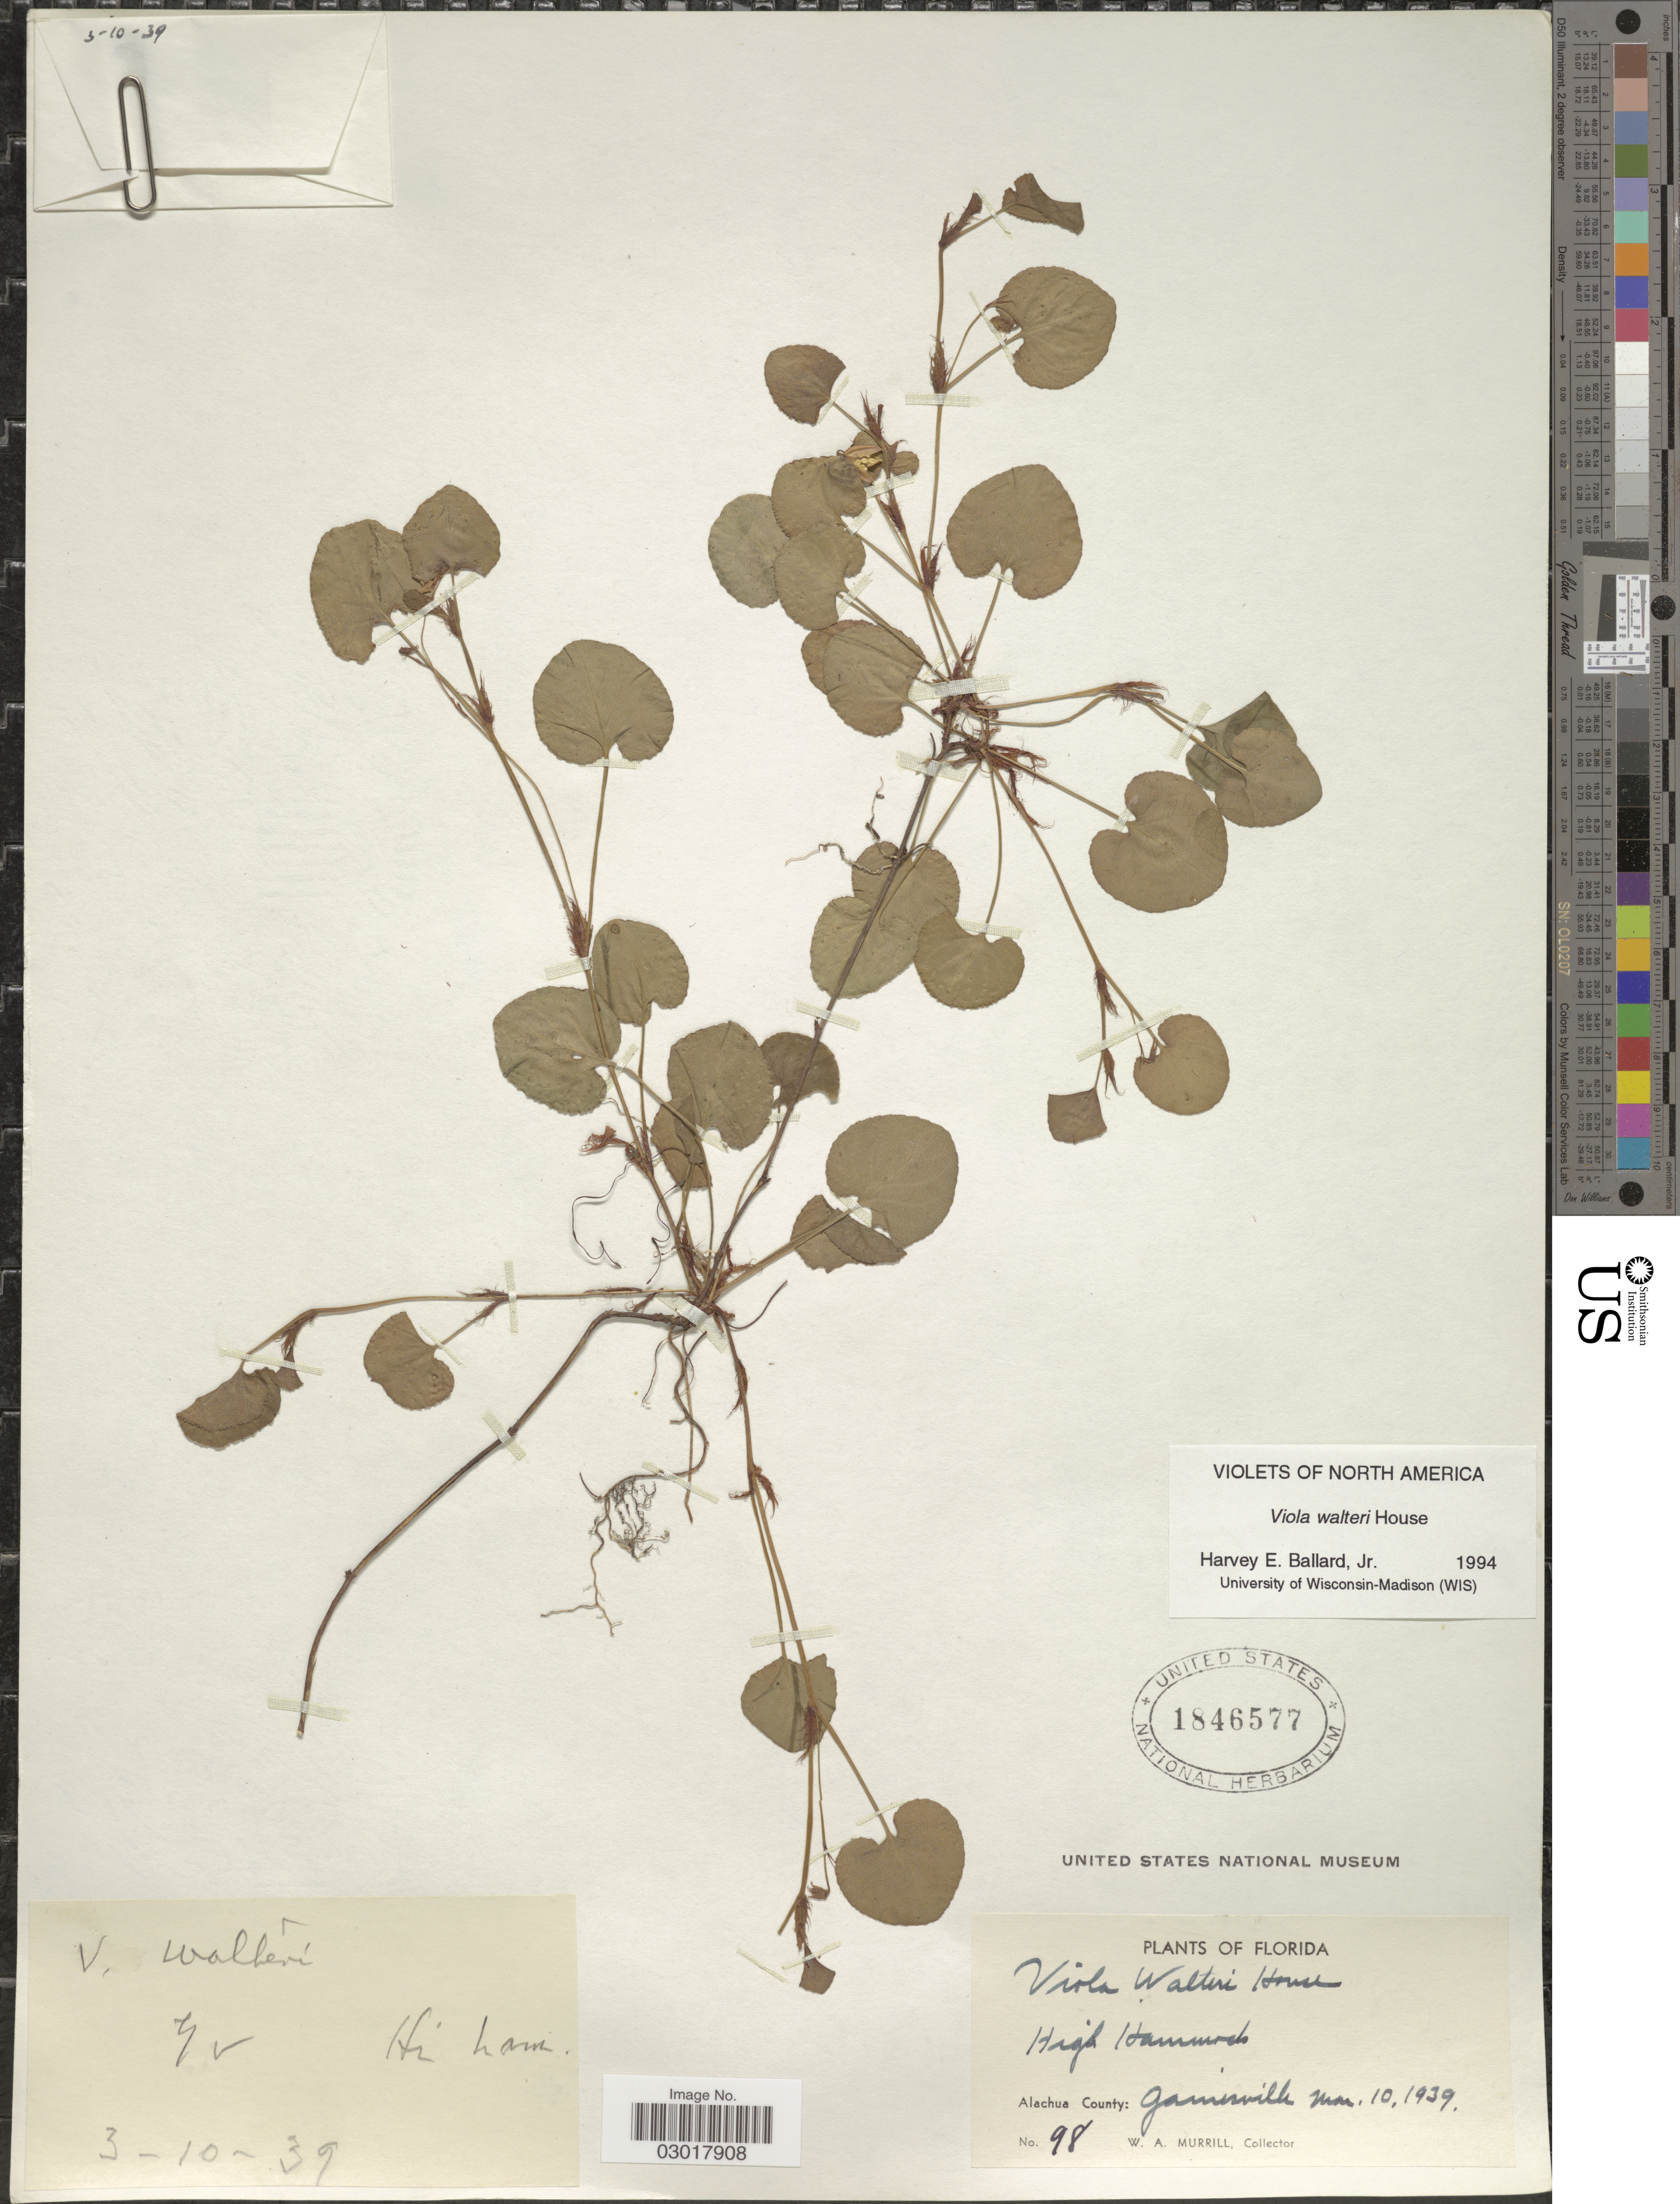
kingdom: Plantae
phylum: Tracheophyta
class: Magnoliopsida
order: Malpighiales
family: Violaceae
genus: Viola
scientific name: Viola walteri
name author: House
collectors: W. A. Murrill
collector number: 98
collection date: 1939-03-10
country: United States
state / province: Florida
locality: High Hammock. Alachua County: Gainesville.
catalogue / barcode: US 1846577